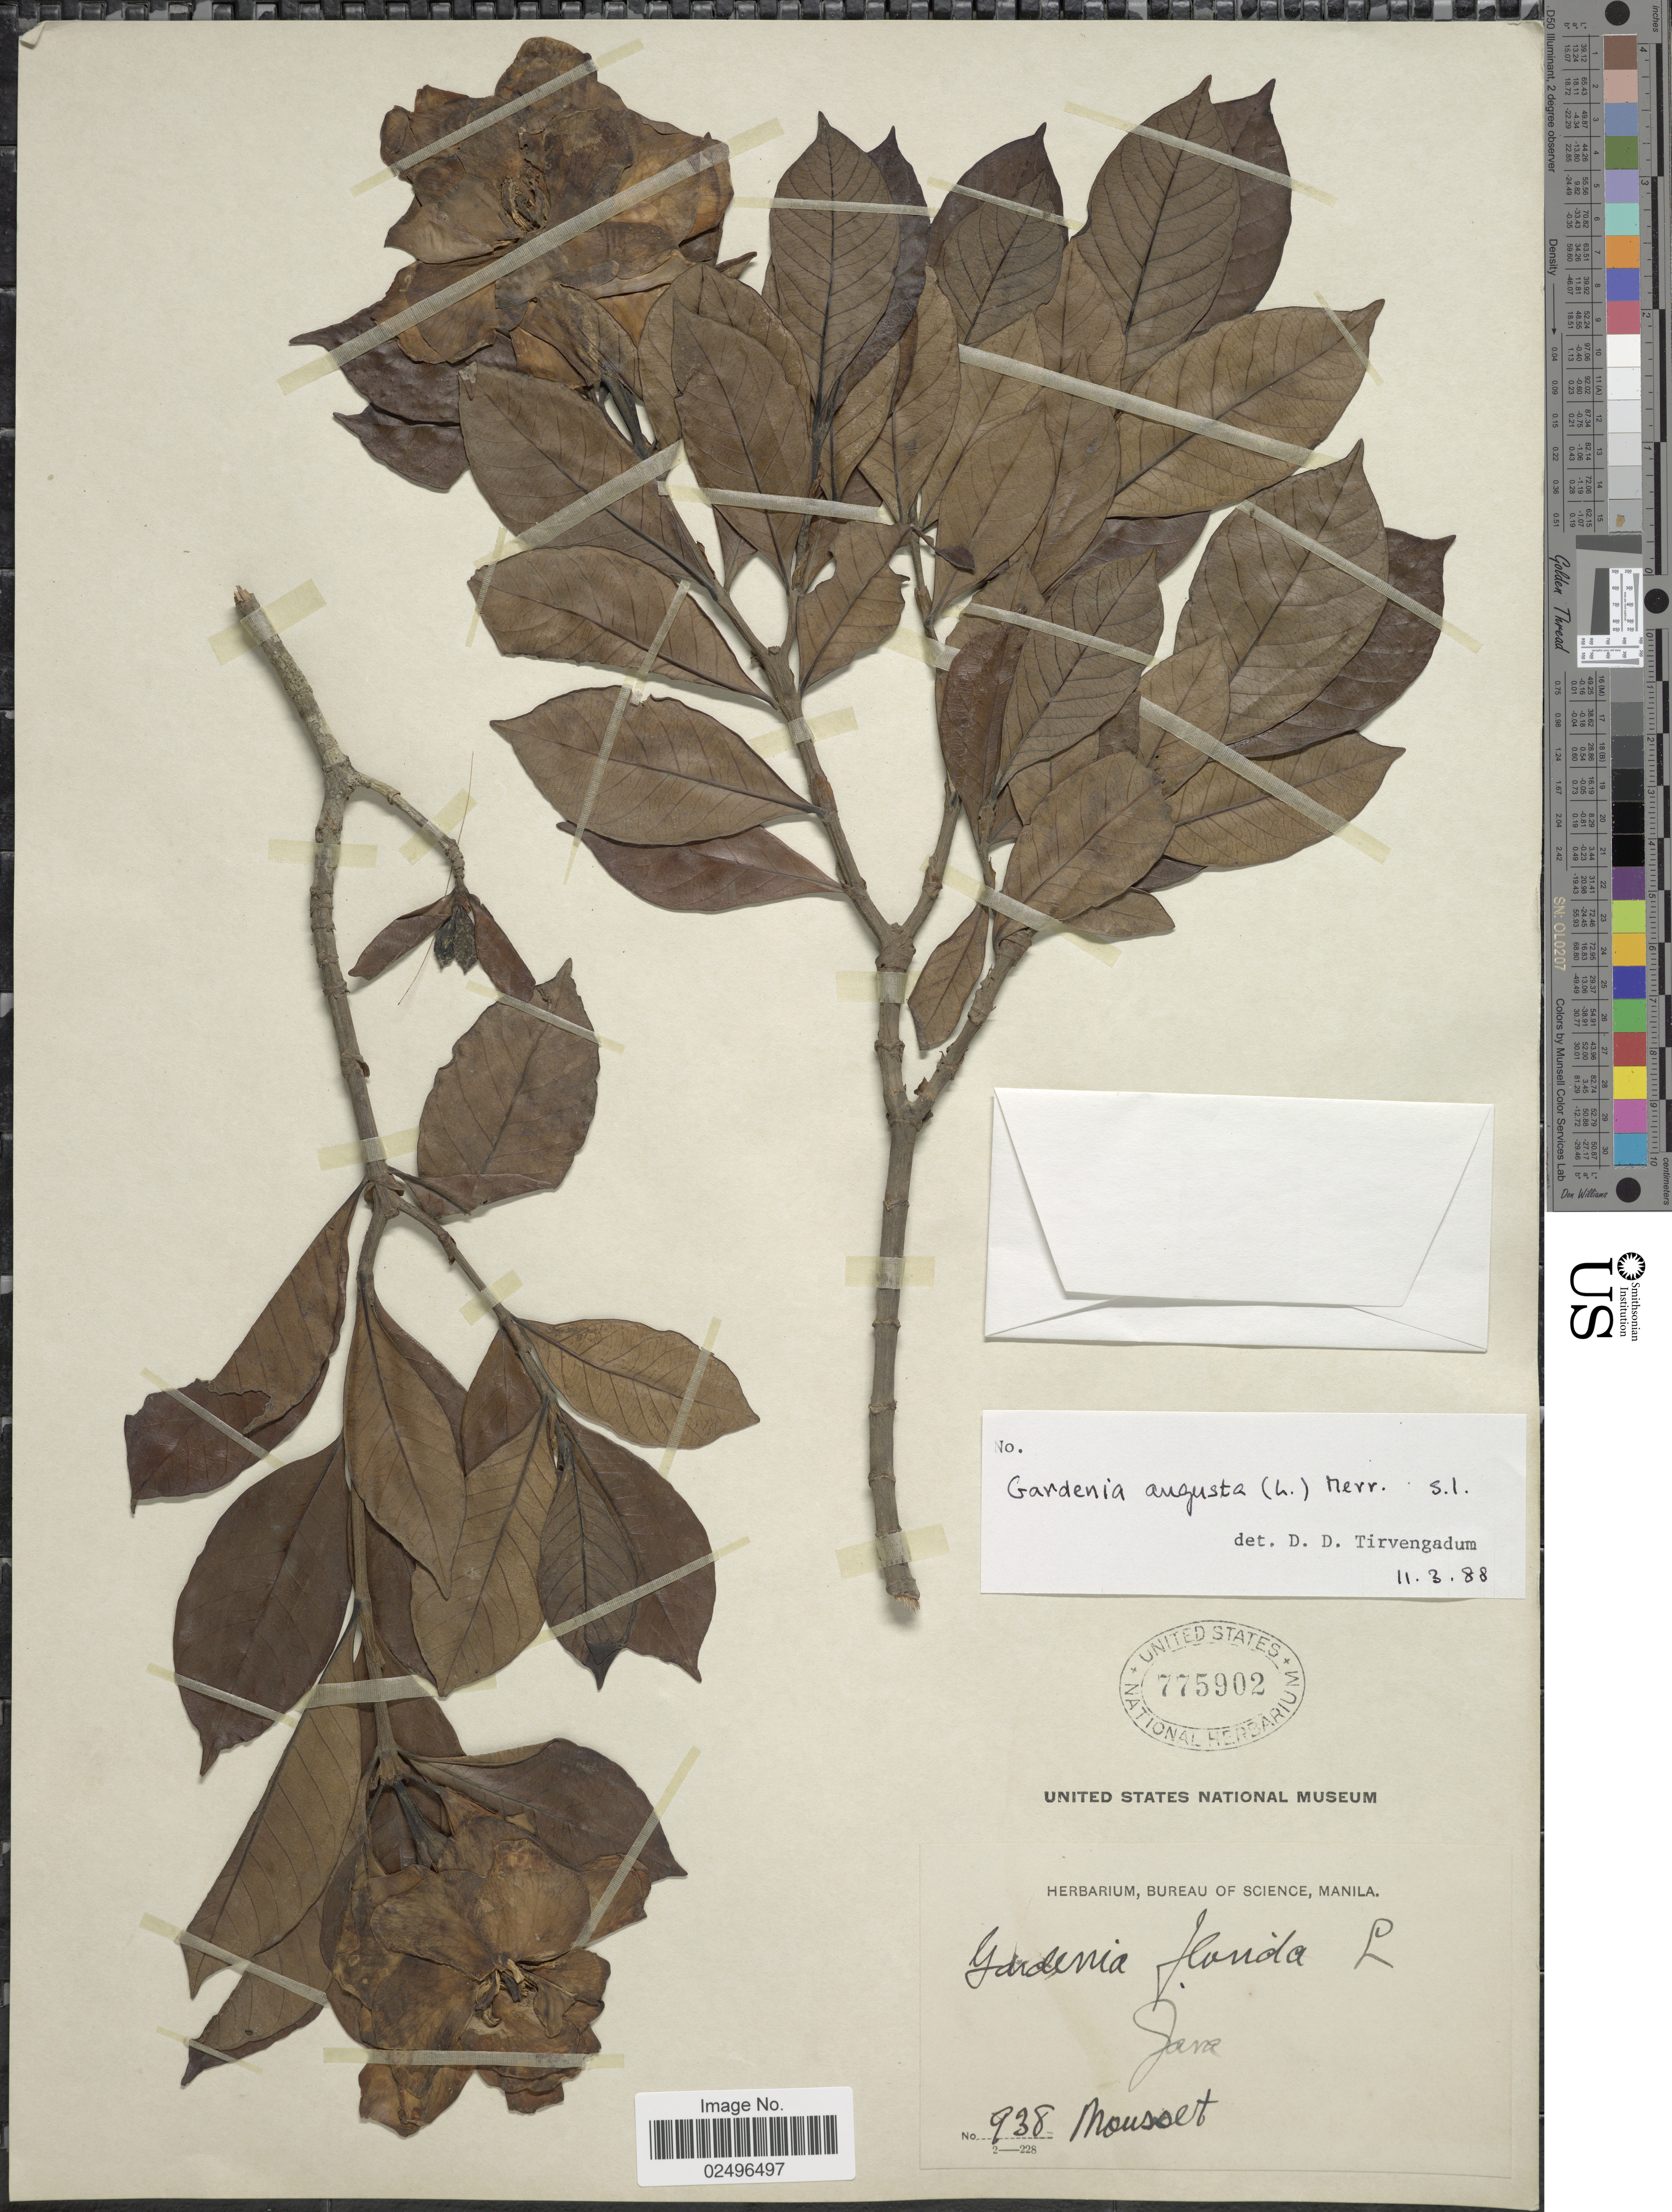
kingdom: Plantae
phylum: Tracheophyta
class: Magnoliopsida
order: Gentianales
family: Rubiaceae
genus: Gardenia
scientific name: Gardenia augusta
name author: (L.) Merr.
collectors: Mousset, --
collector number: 938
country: Indonesia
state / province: Java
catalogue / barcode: US 775902